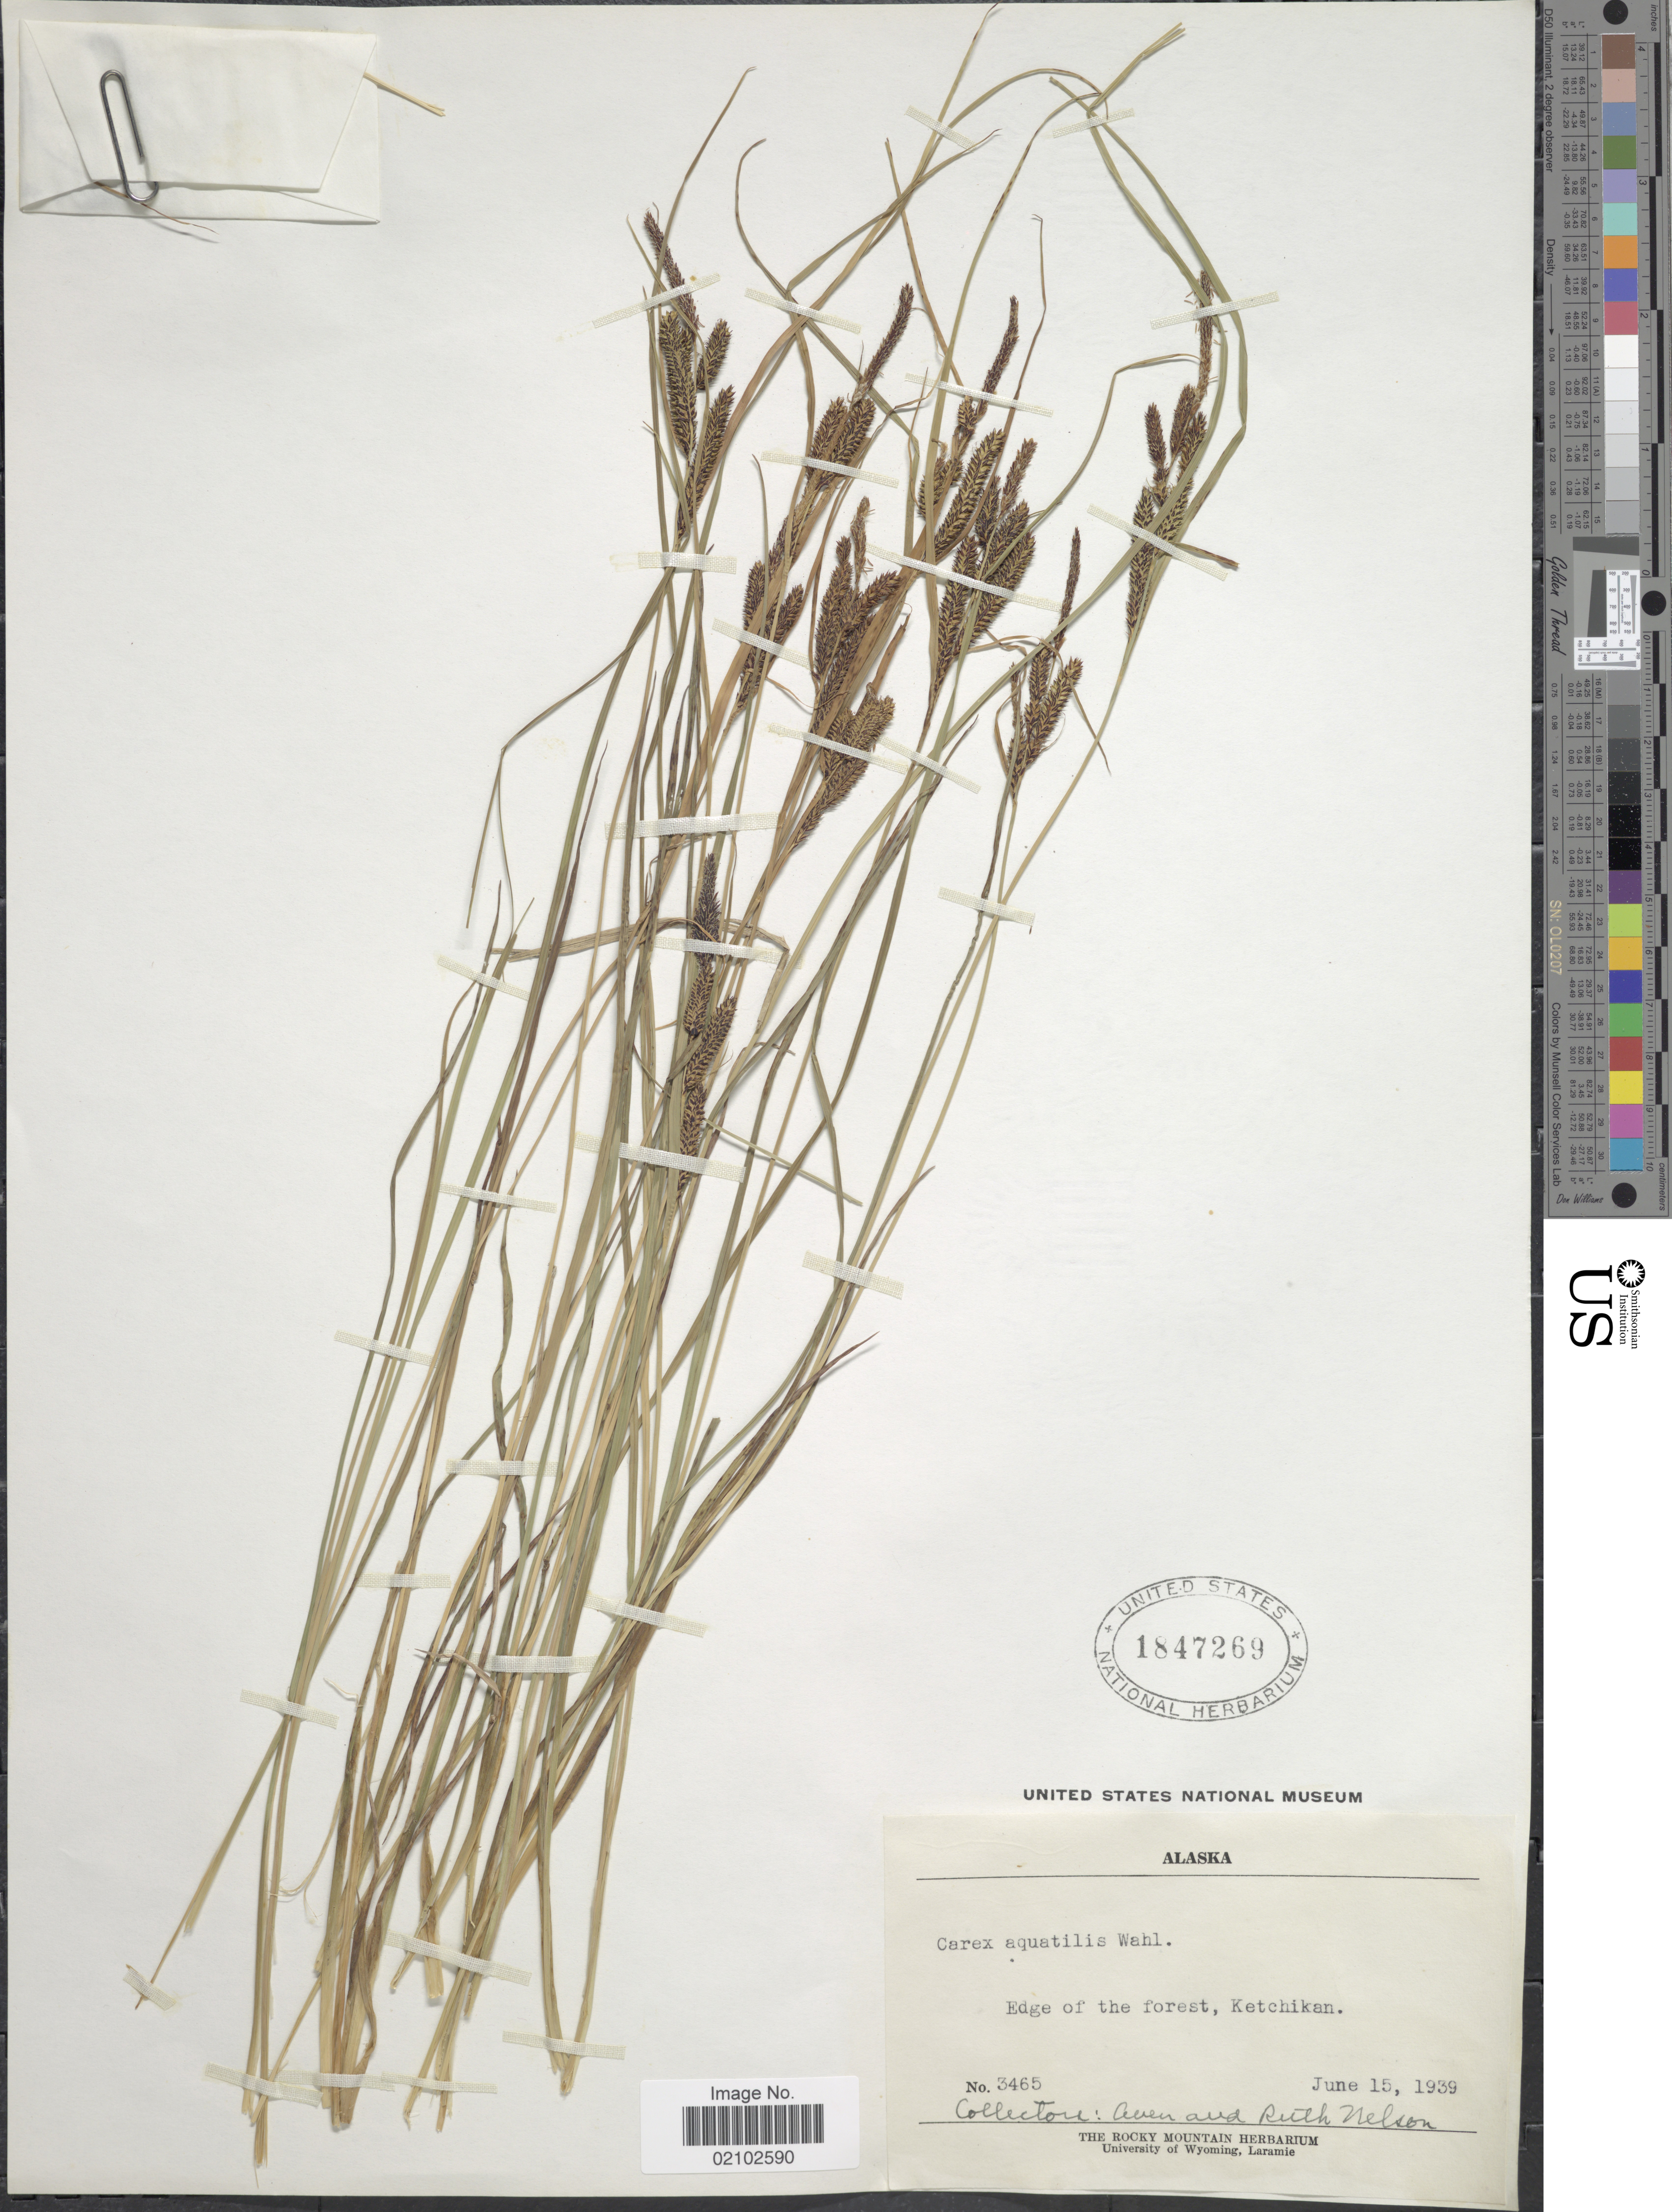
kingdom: Plantae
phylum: Tracheophyta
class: Liliopsida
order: Poales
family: Cyperaceae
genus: Carex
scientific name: Carex aquatilis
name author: Wahlenb.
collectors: A. Nelson & R. A. Nelson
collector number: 3465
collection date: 1939-06-15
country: United States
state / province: Alaska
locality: Edge of the forest, Ketchikan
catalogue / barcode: US 1847269